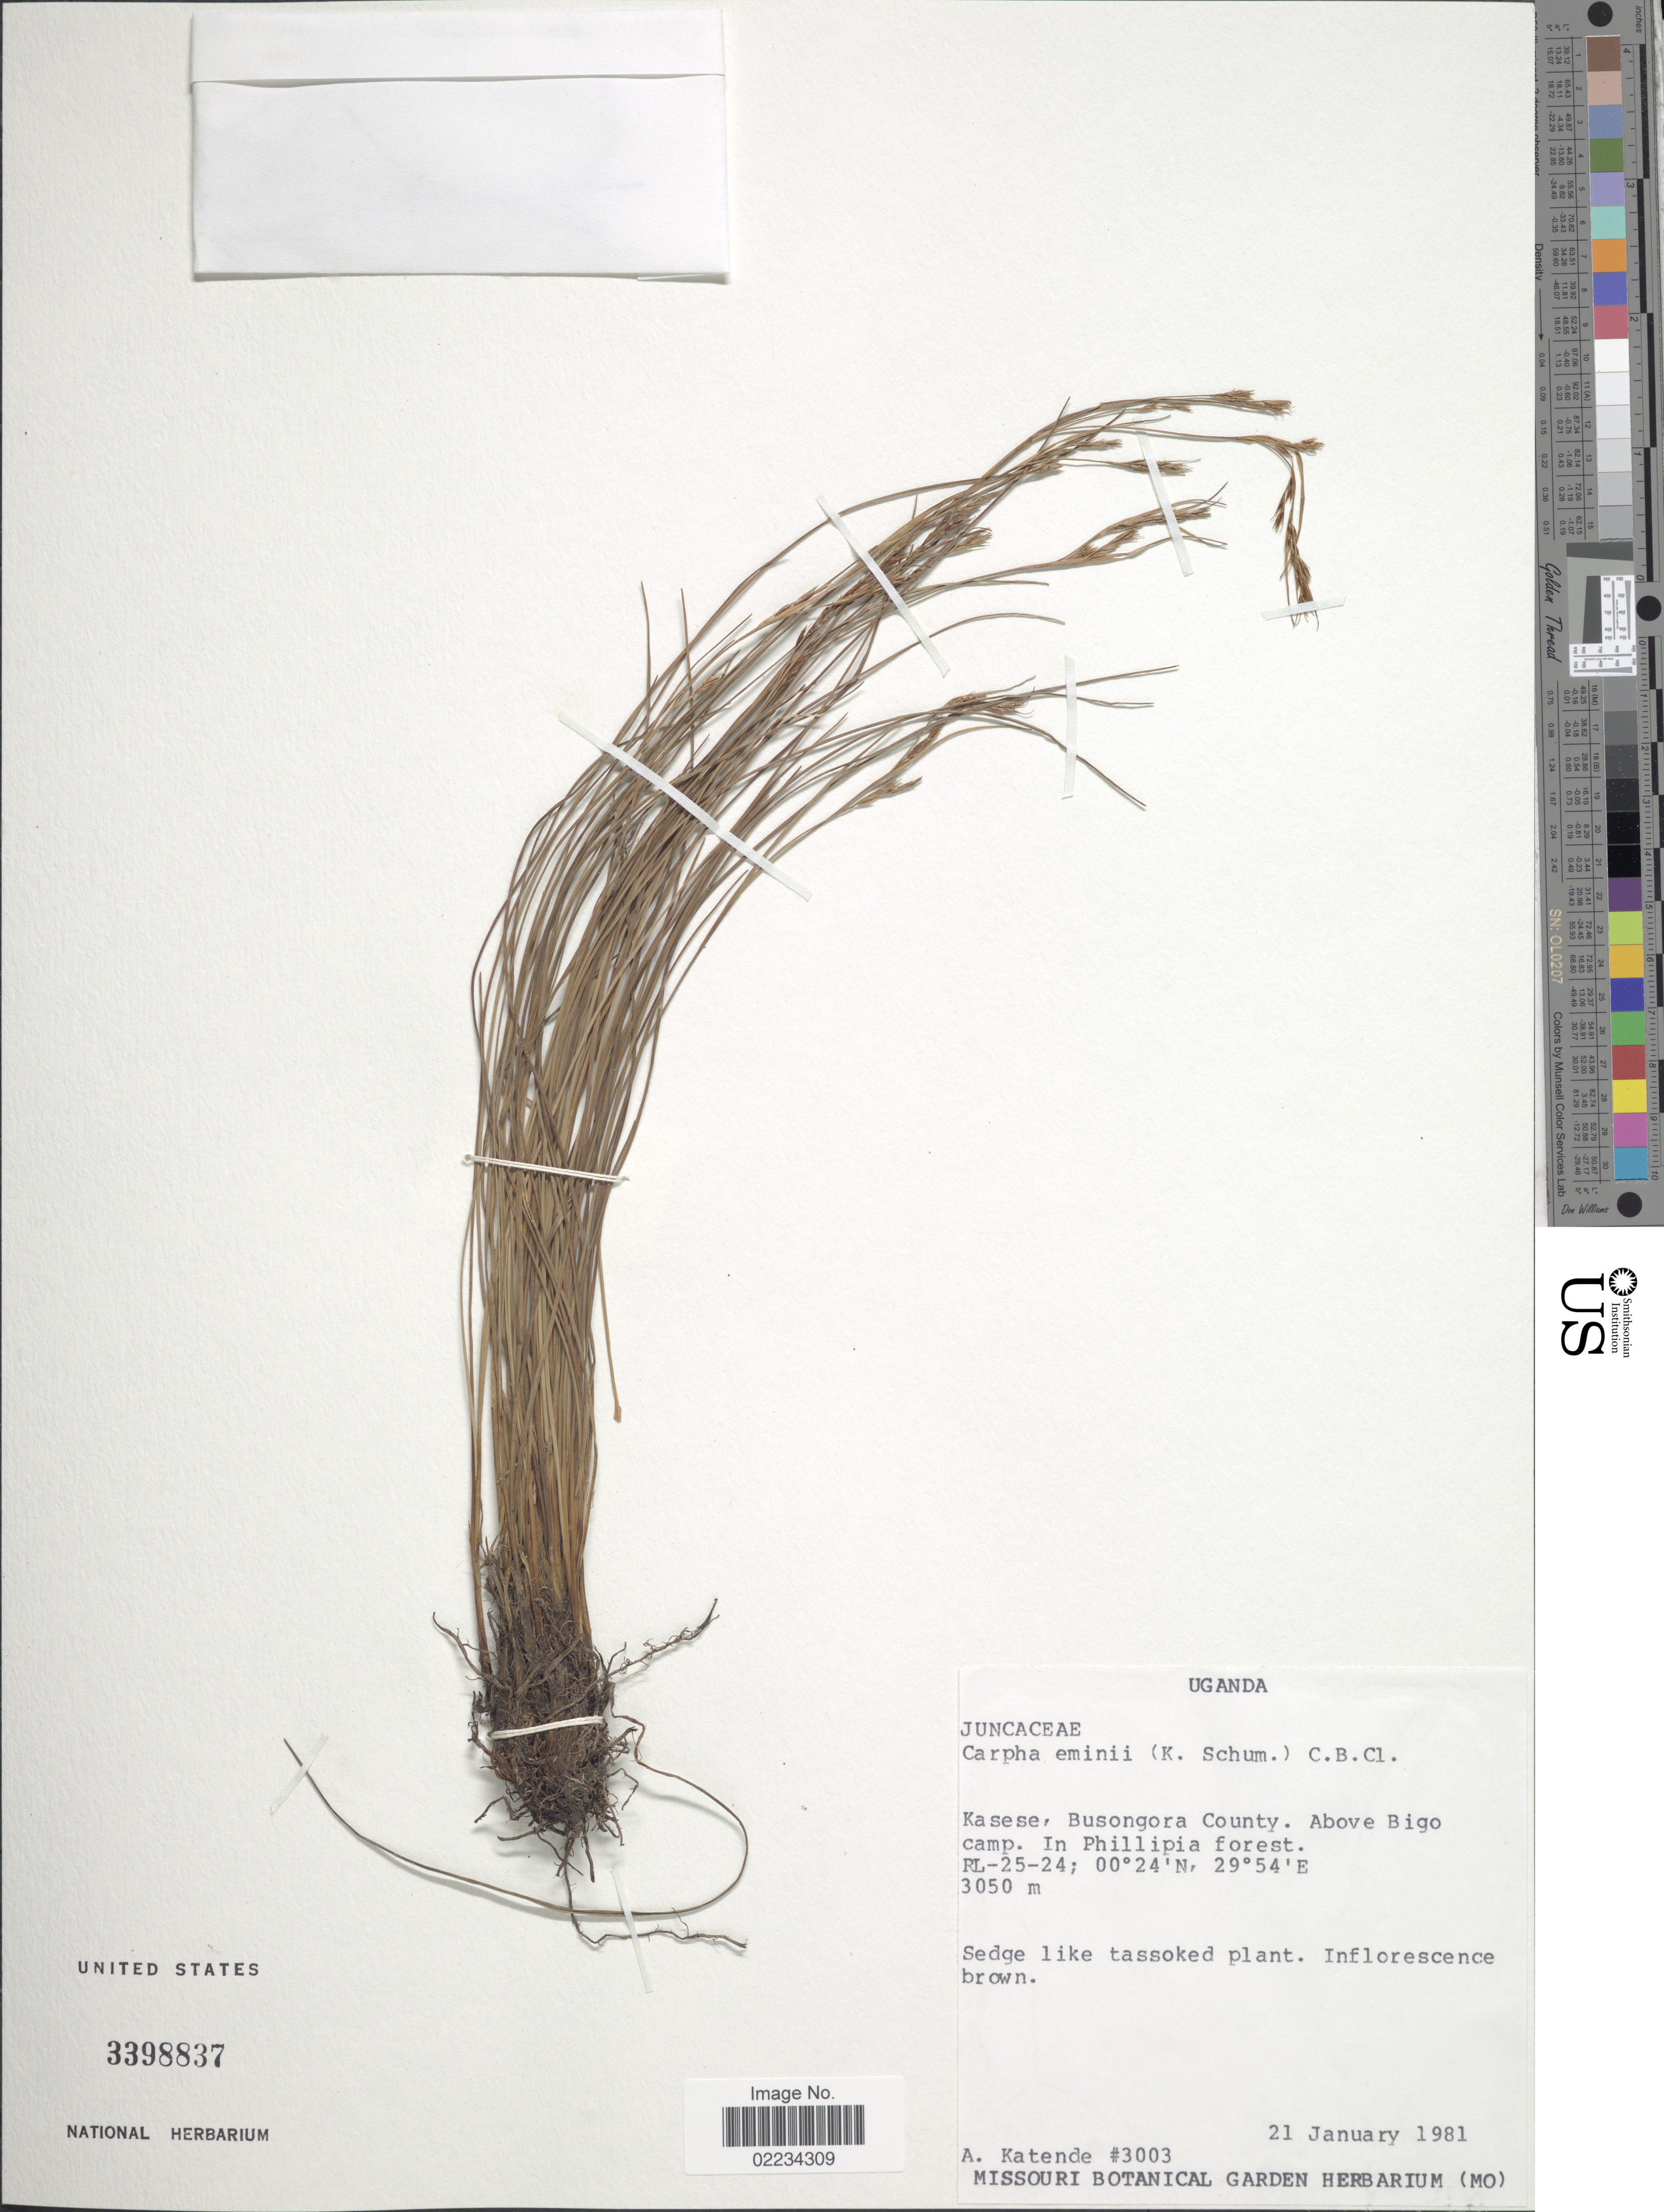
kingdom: Plantae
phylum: Tracheophyta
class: Liliopsida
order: Poales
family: Cyperaceae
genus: Carpha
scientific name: Carpha eminii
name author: (K. Schum.) C.B. Clarke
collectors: A. Katende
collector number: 3003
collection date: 1981-01-21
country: Uganda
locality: Kasese, Busongara County. Above Bigo camp. In Phillipia Forest. RL-25-24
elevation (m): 3050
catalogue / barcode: US 3398837